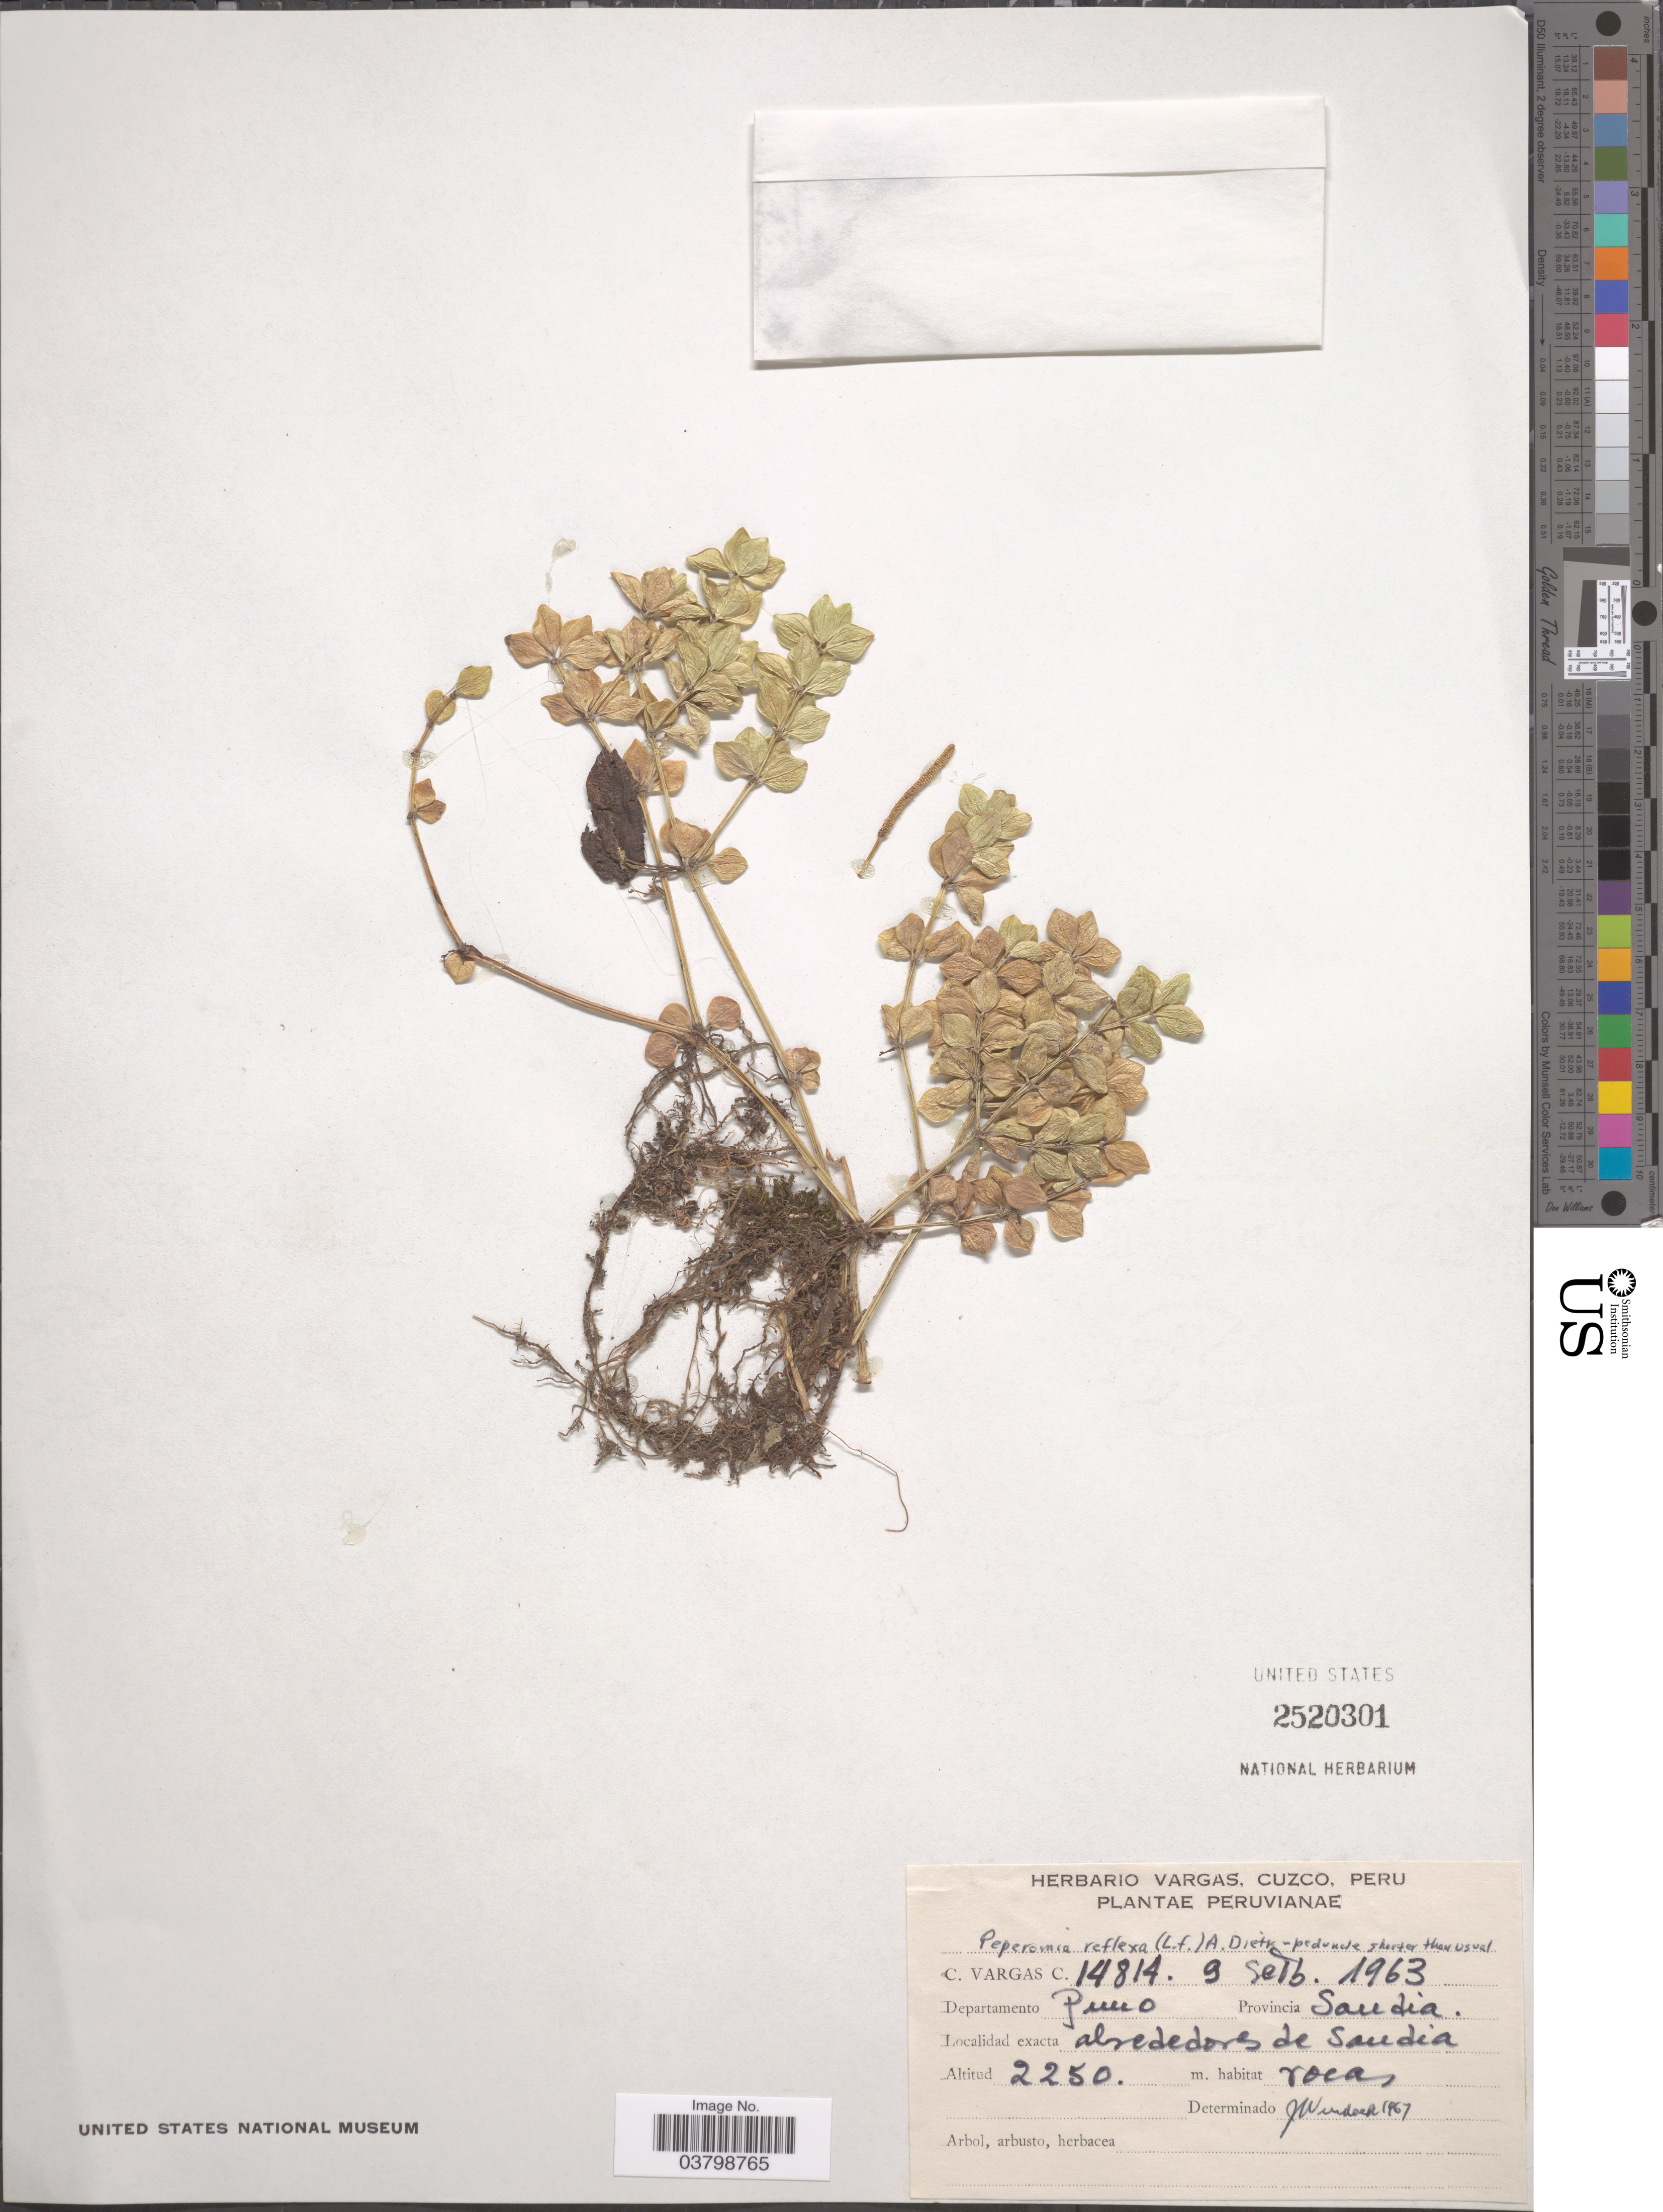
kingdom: Plantae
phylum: Tracheophyta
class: Magnoliopsida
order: Piperales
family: Piperaceae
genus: Peperomia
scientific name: Peperomia tetraphylla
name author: (G. Forst.) Hook. & Arn.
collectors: C. Vargas Calderón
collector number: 14814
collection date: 1963-09-09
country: Peru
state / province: Puno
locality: Departamento Puno. Provincia Sandia. Alrededores de Sandia.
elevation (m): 2250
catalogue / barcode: US 2520301